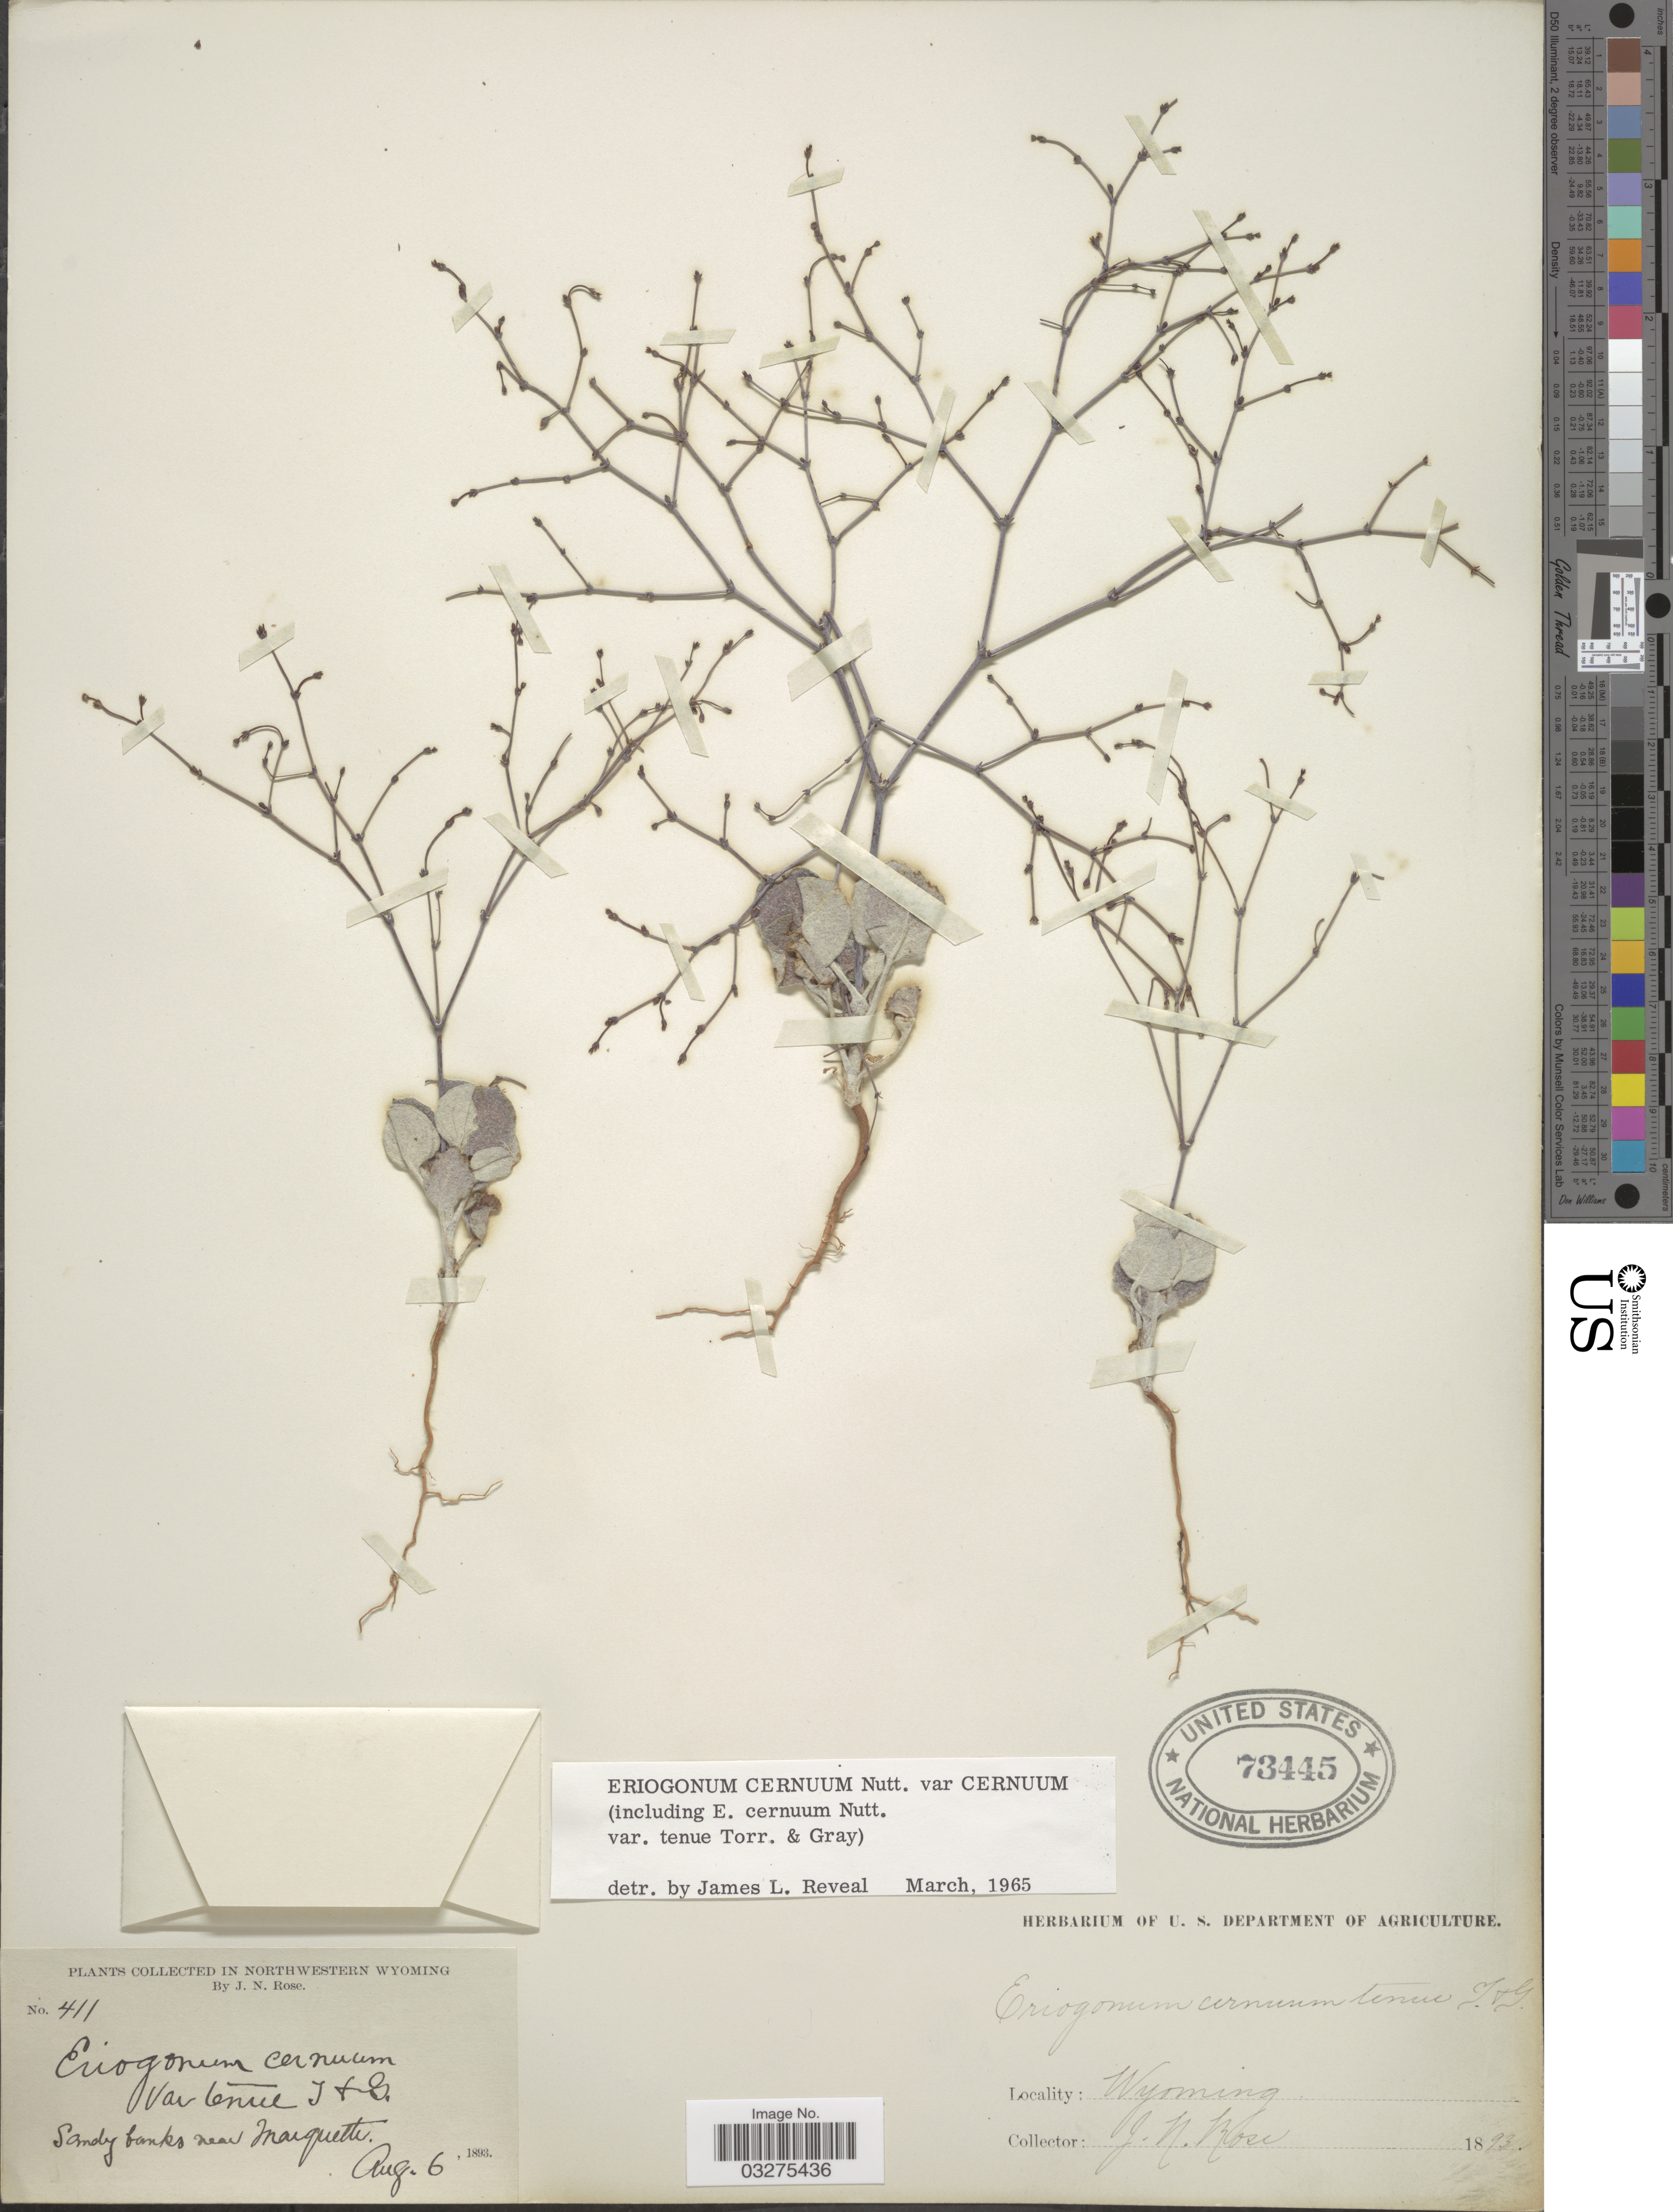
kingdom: Plantae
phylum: Tracheophyta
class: Magnoliopsida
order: Caryophyllales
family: Polygonaceae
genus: Eriogonum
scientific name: Eriogonum cernuum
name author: Nutt.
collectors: J. N. Rose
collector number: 411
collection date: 1893-08-06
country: United States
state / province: Wyoming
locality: Northwestern Wyoming. Sandy banks near Marquette.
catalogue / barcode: US 73445